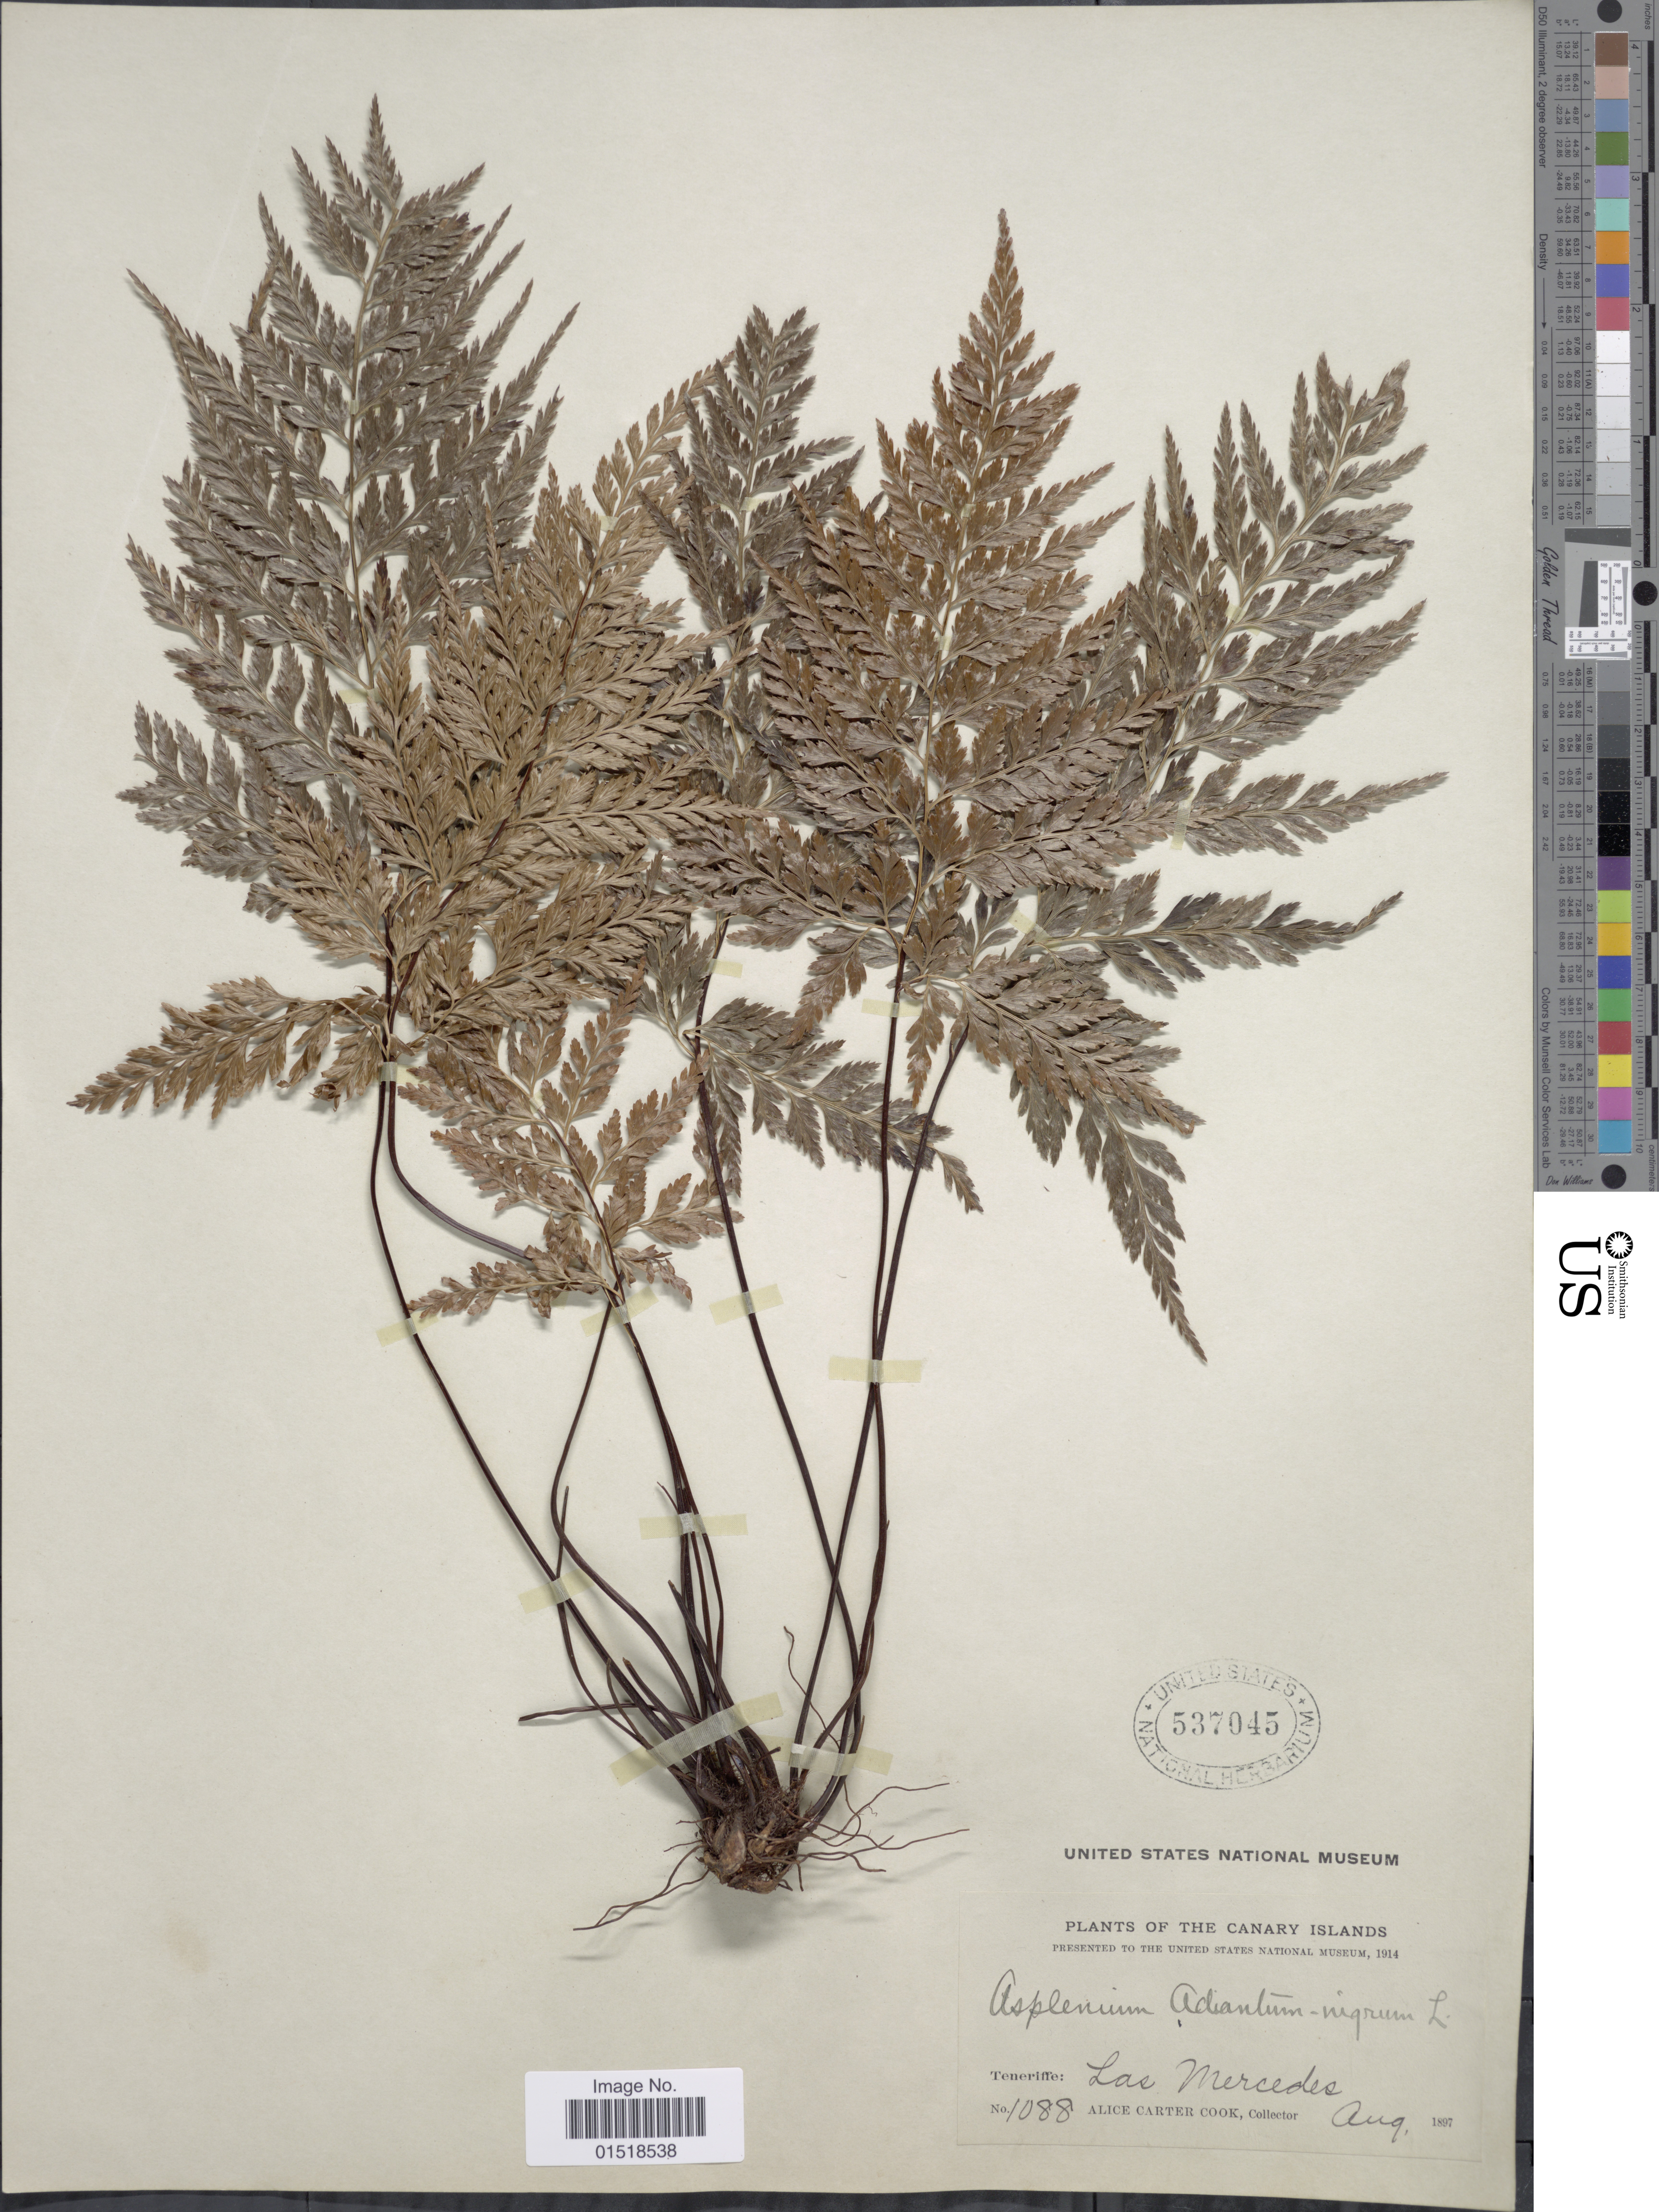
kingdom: Plantae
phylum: Tracheophyta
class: Polypodiopsida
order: Polypodiales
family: Aspleniaceae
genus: Asplenium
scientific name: Asplenium adiantum-nigrum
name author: L.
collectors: Alice C. Cook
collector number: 1088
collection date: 1897-08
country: Spain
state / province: Canarias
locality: Canary Islands. Teneriffe: Las Mercedes.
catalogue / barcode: US 537045